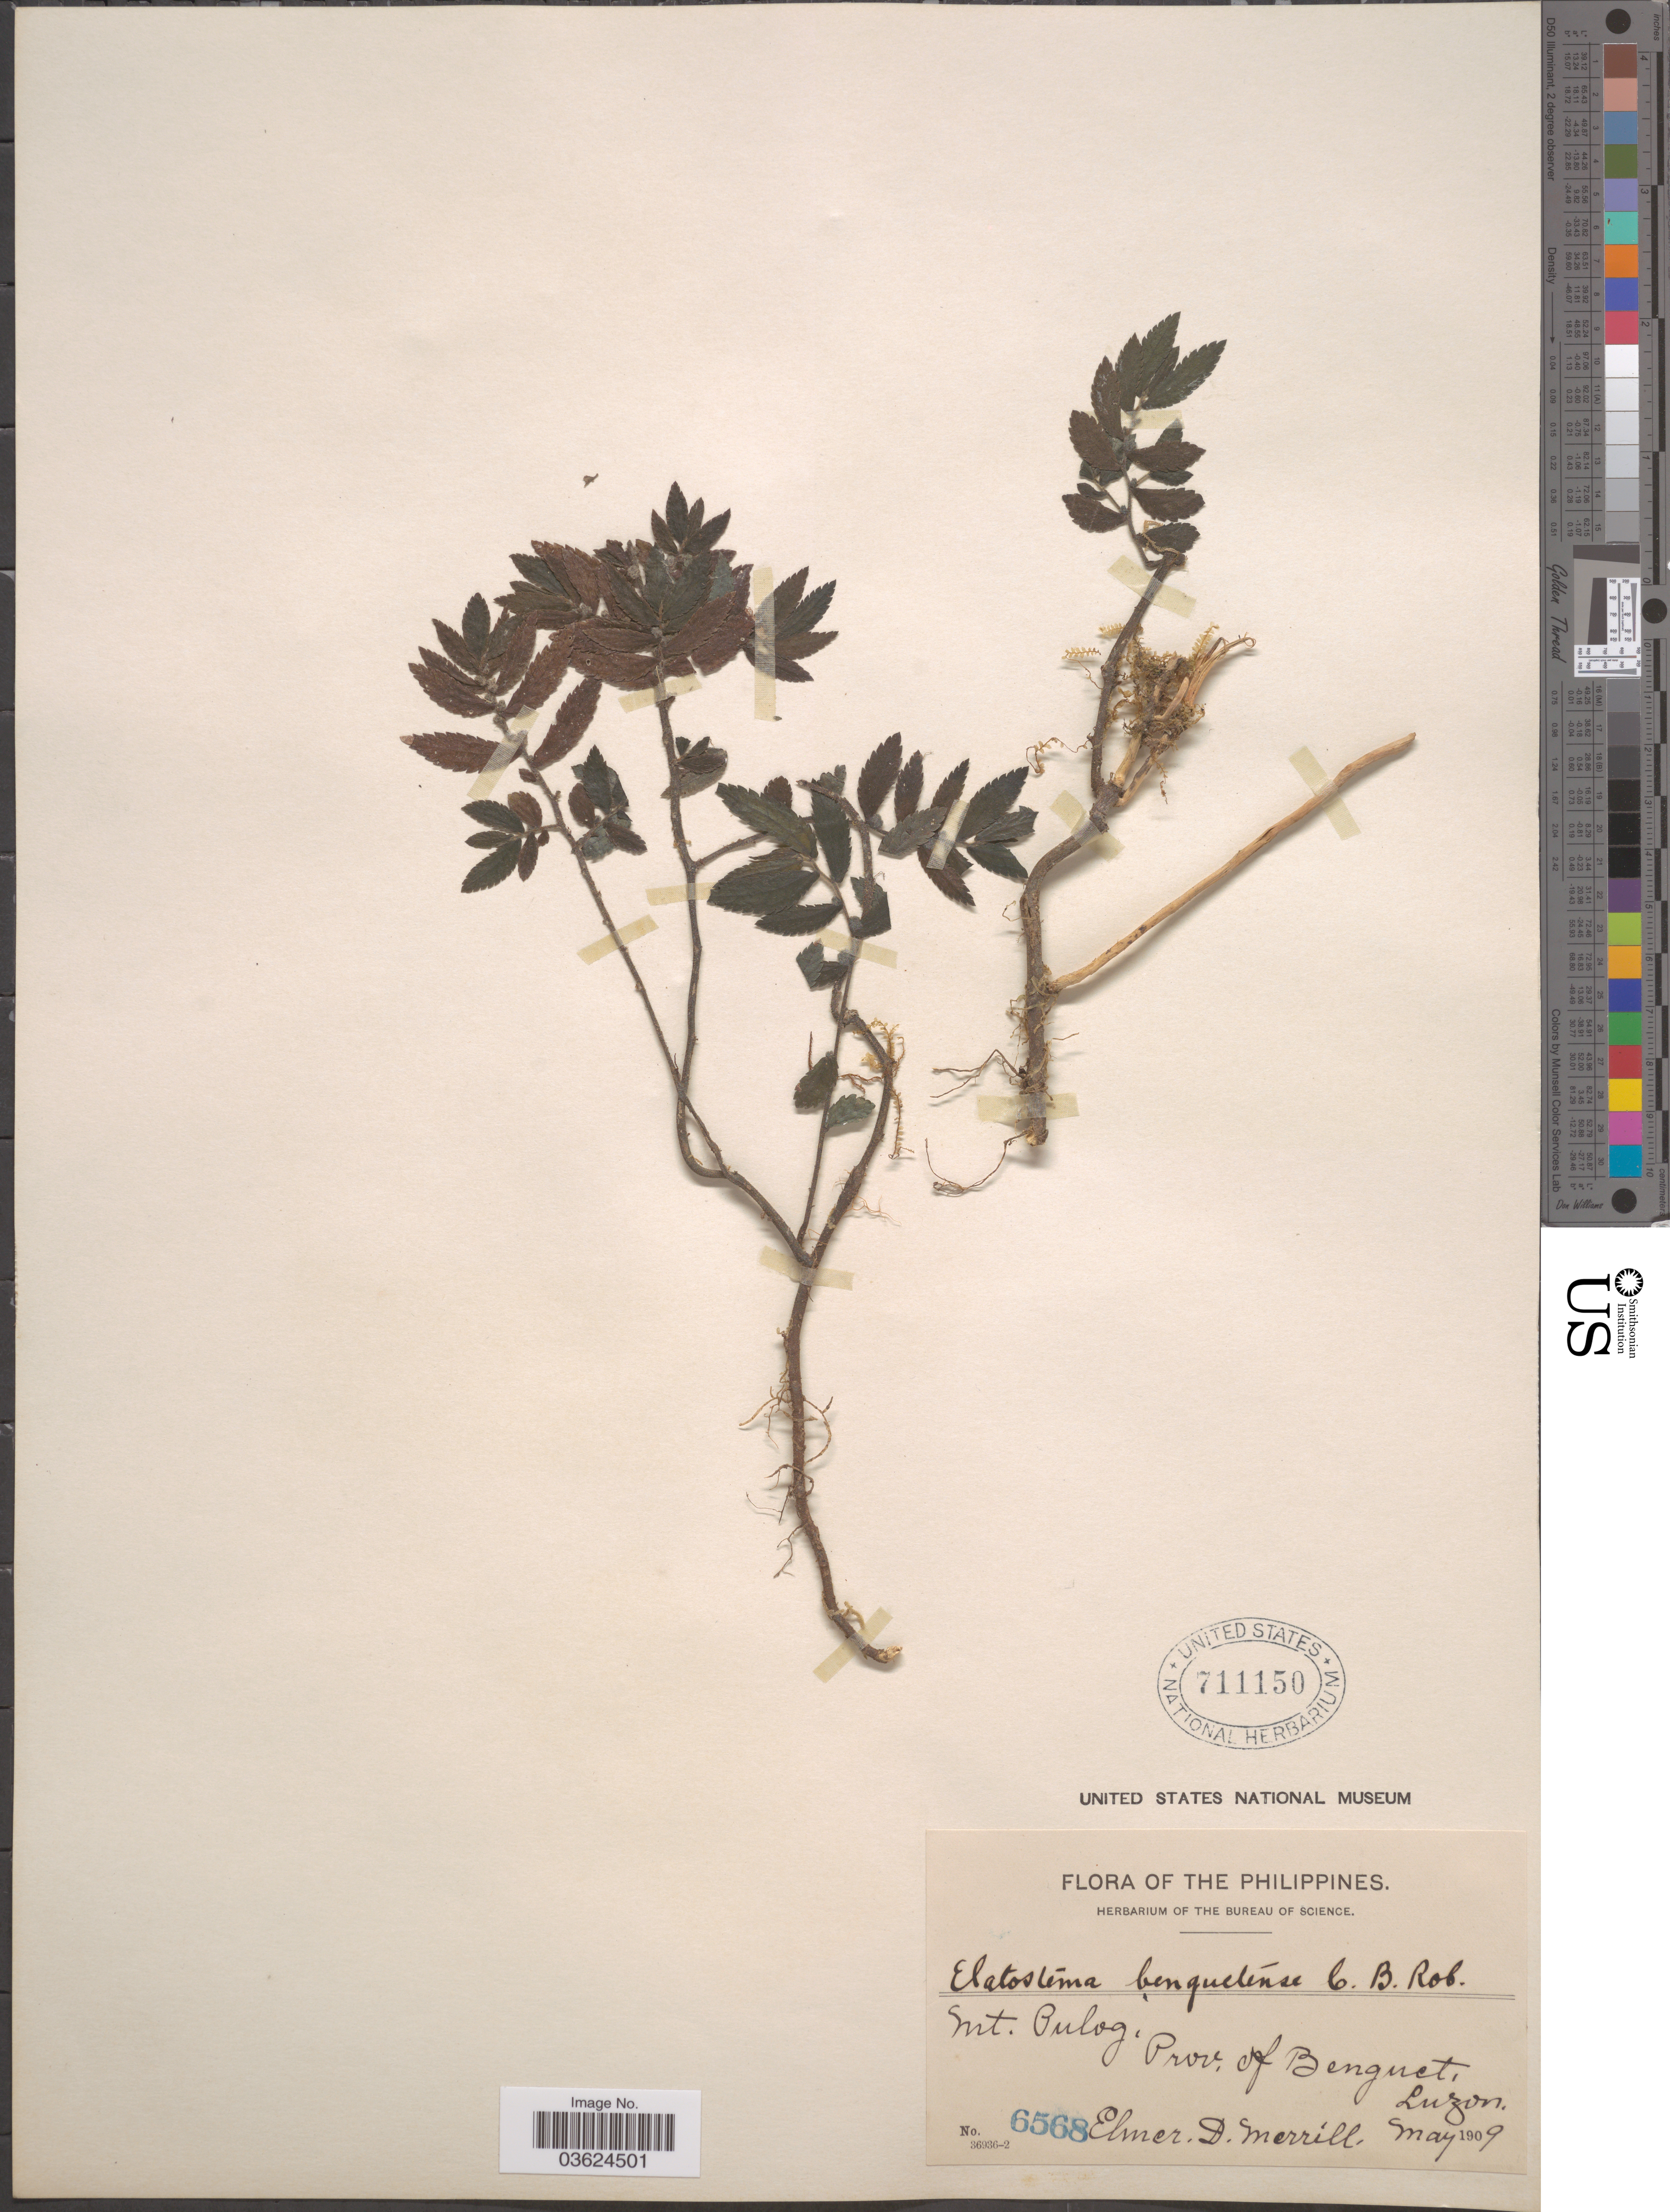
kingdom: Plantae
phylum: Tracheophyta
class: Magnoliopsida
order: Rosales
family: Urticaceae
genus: Elatostema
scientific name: Elatostema benguetense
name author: C.B. Rob.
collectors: E. D. Merrill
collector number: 6568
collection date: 1909-05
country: Philippines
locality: Mt. Pulog, Prov. of Benguet, Luzon.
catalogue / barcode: US 711150